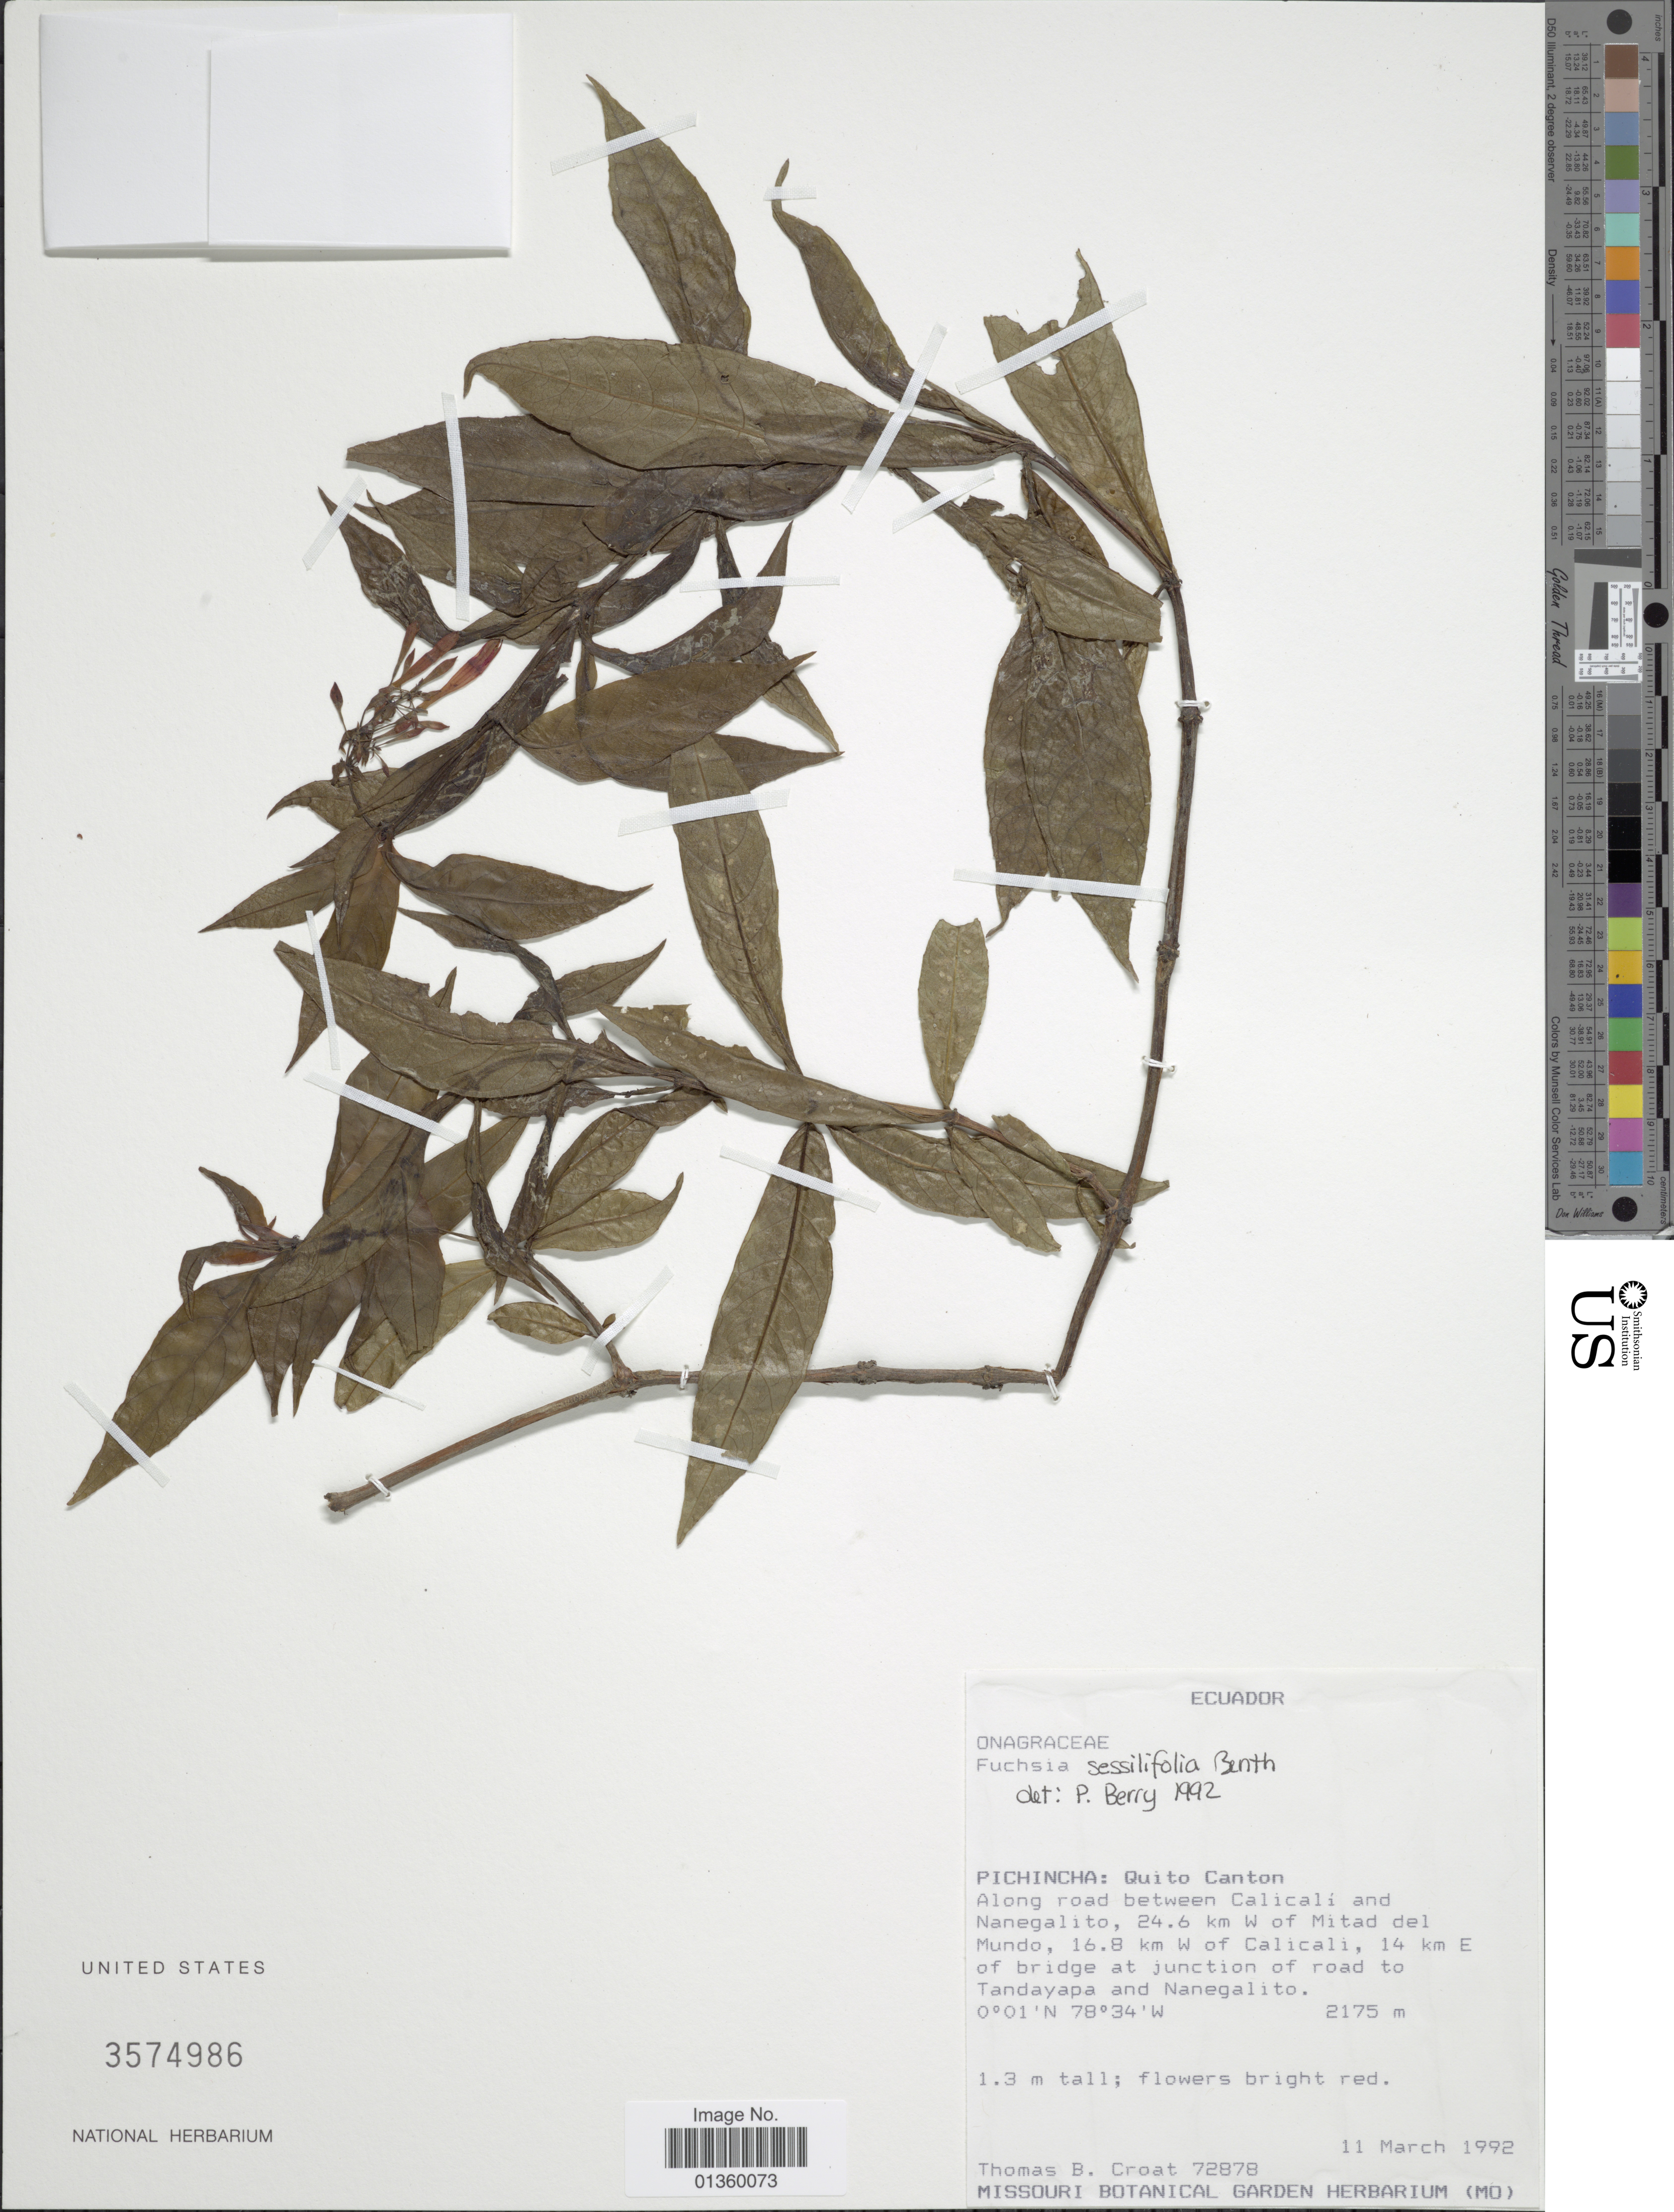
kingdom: Plantae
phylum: Tracheophyta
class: Magnoliopsida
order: Myrtales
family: Onagraceae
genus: Fuchsia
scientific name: Fuchsia sessilifolia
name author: Benth.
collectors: T. B. Croat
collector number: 72878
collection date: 1992-03-11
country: Ecuador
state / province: Pichincha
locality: Quito Canton. Along road between Calicali and Nanegalito, 24.6 km W of Mitad del Mundo, 16.8 km W of Calicali, 14 km E of bridge at junction of road to Tandayapa and Nanegalito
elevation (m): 2175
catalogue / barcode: US 3574986